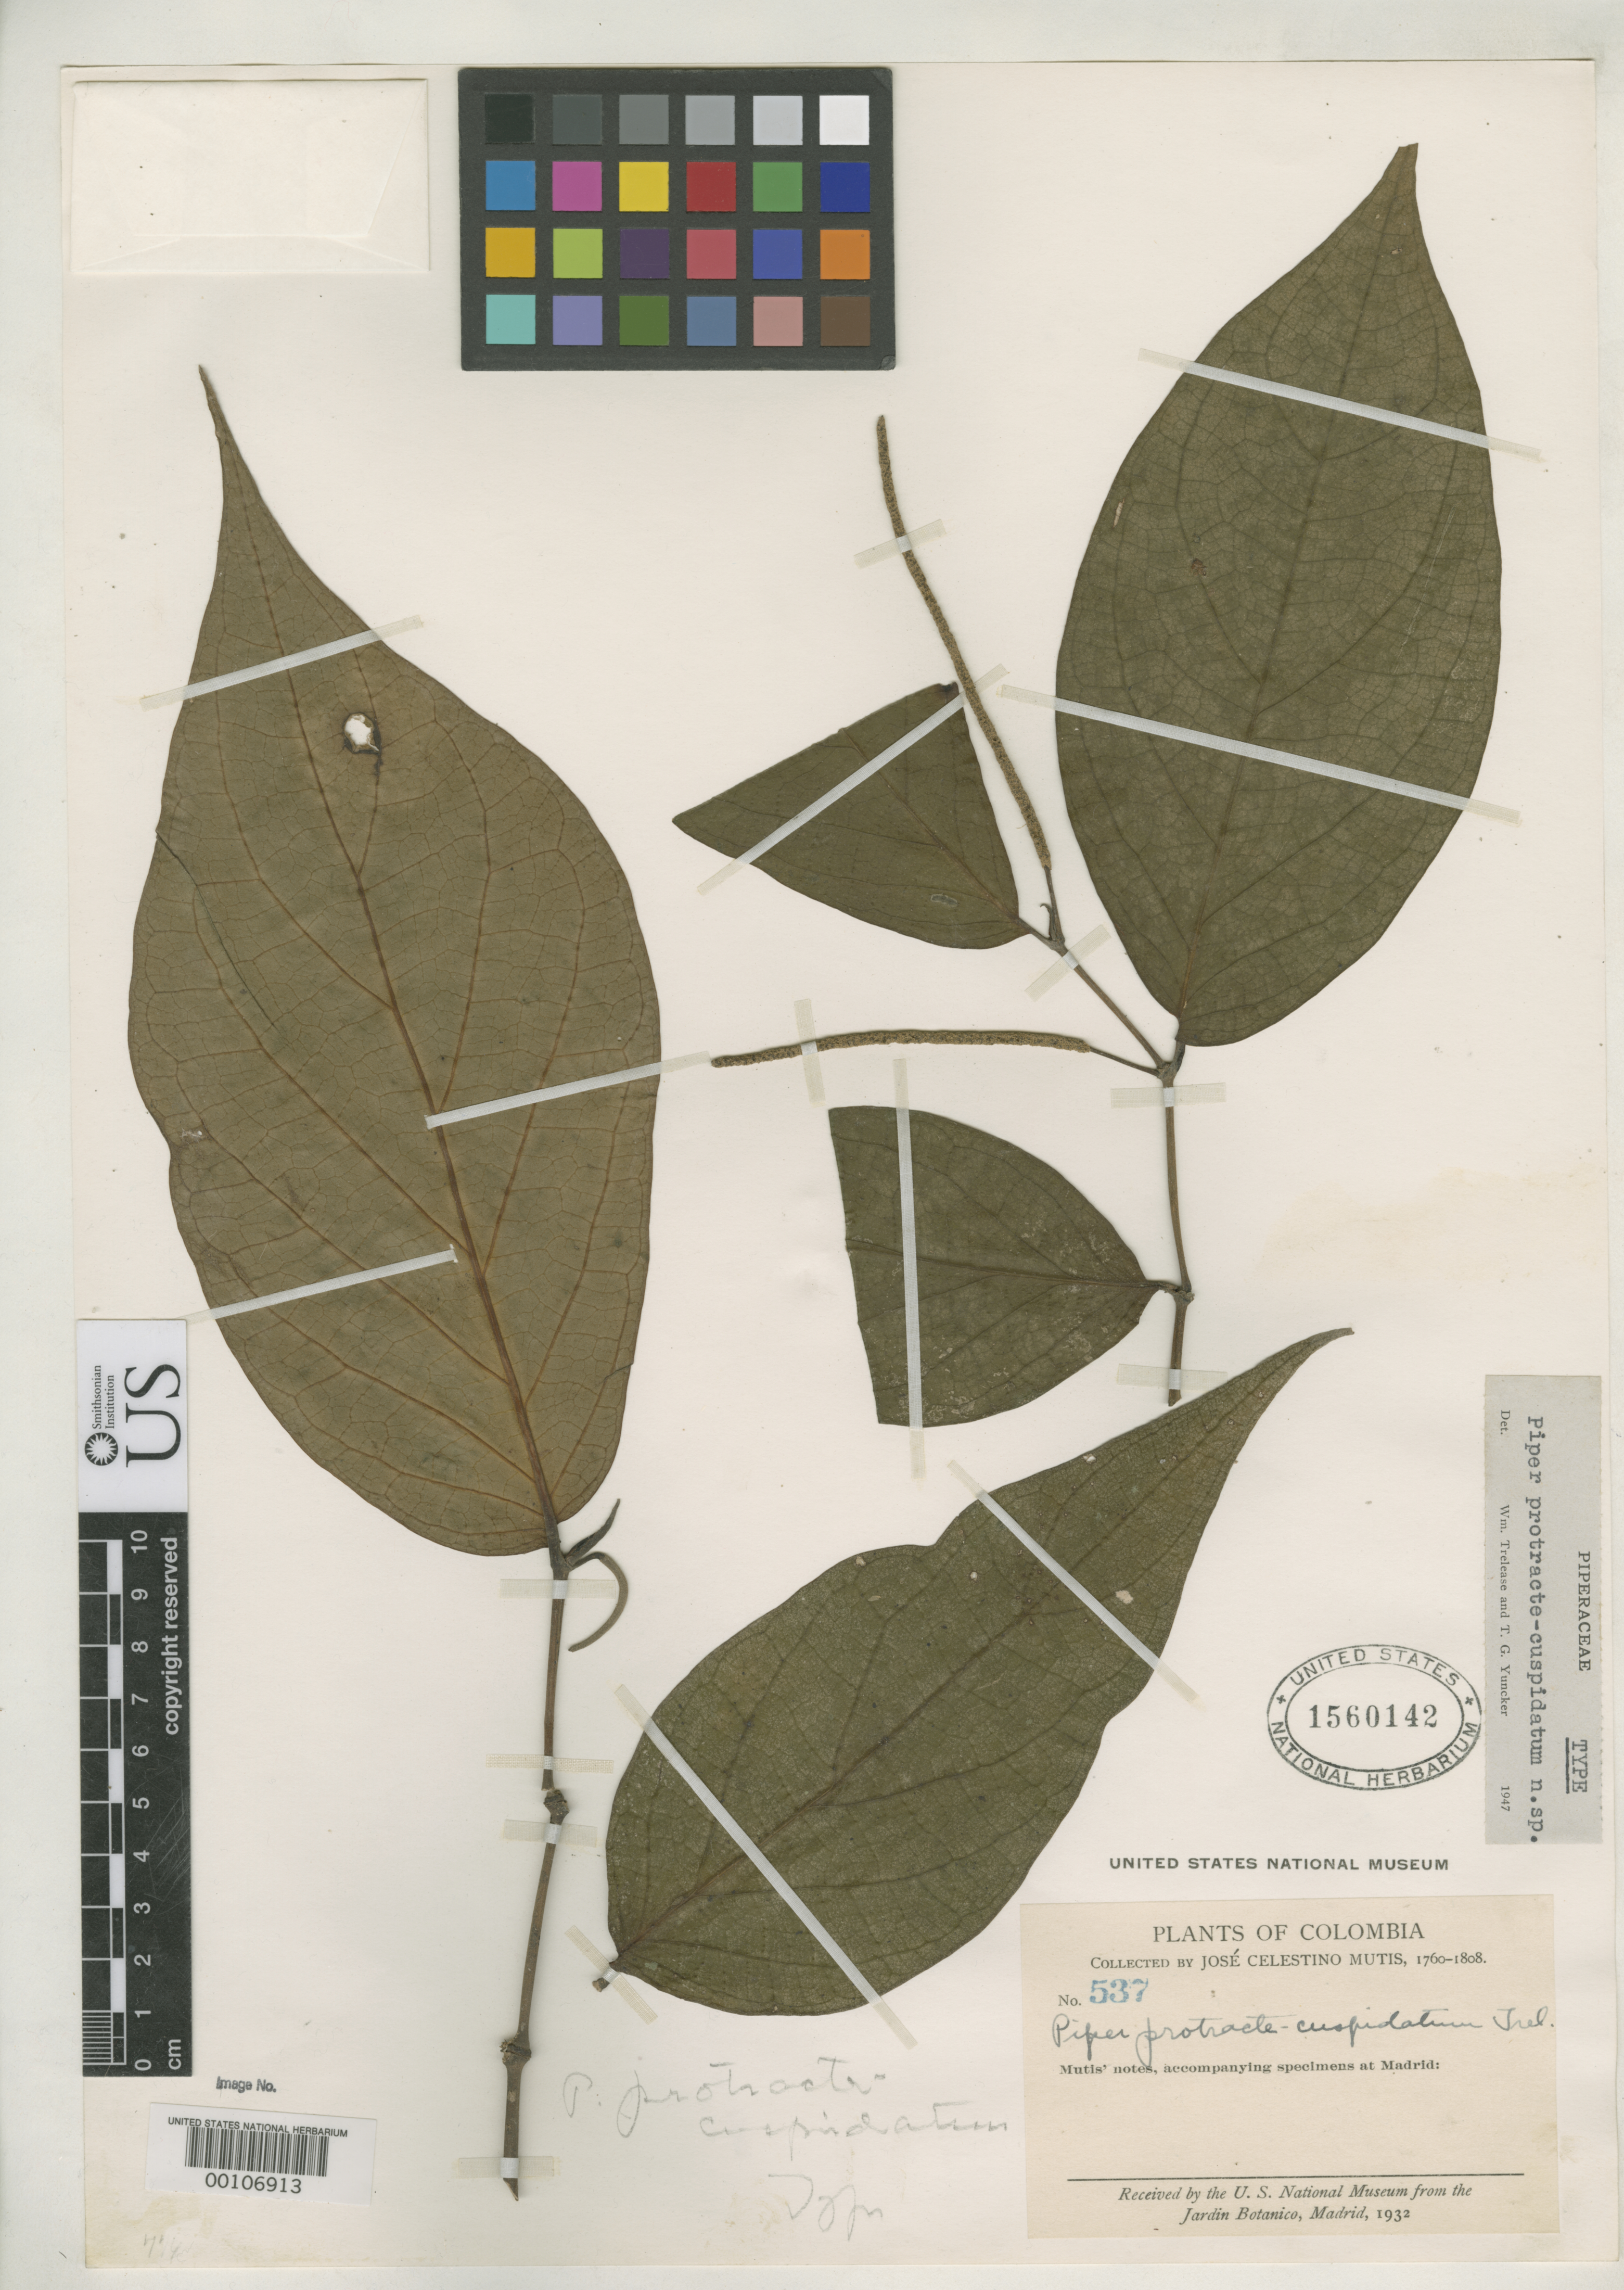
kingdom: Plantae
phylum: Tracheophyta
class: Magnoliopsida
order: Piperales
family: Piperaceae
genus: Piper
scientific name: Piper protracticuspidatum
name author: Trel. & Yunck.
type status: Holotype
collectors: J. C. B. Mutis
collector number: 537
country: Colombia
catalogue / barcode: US 1560142